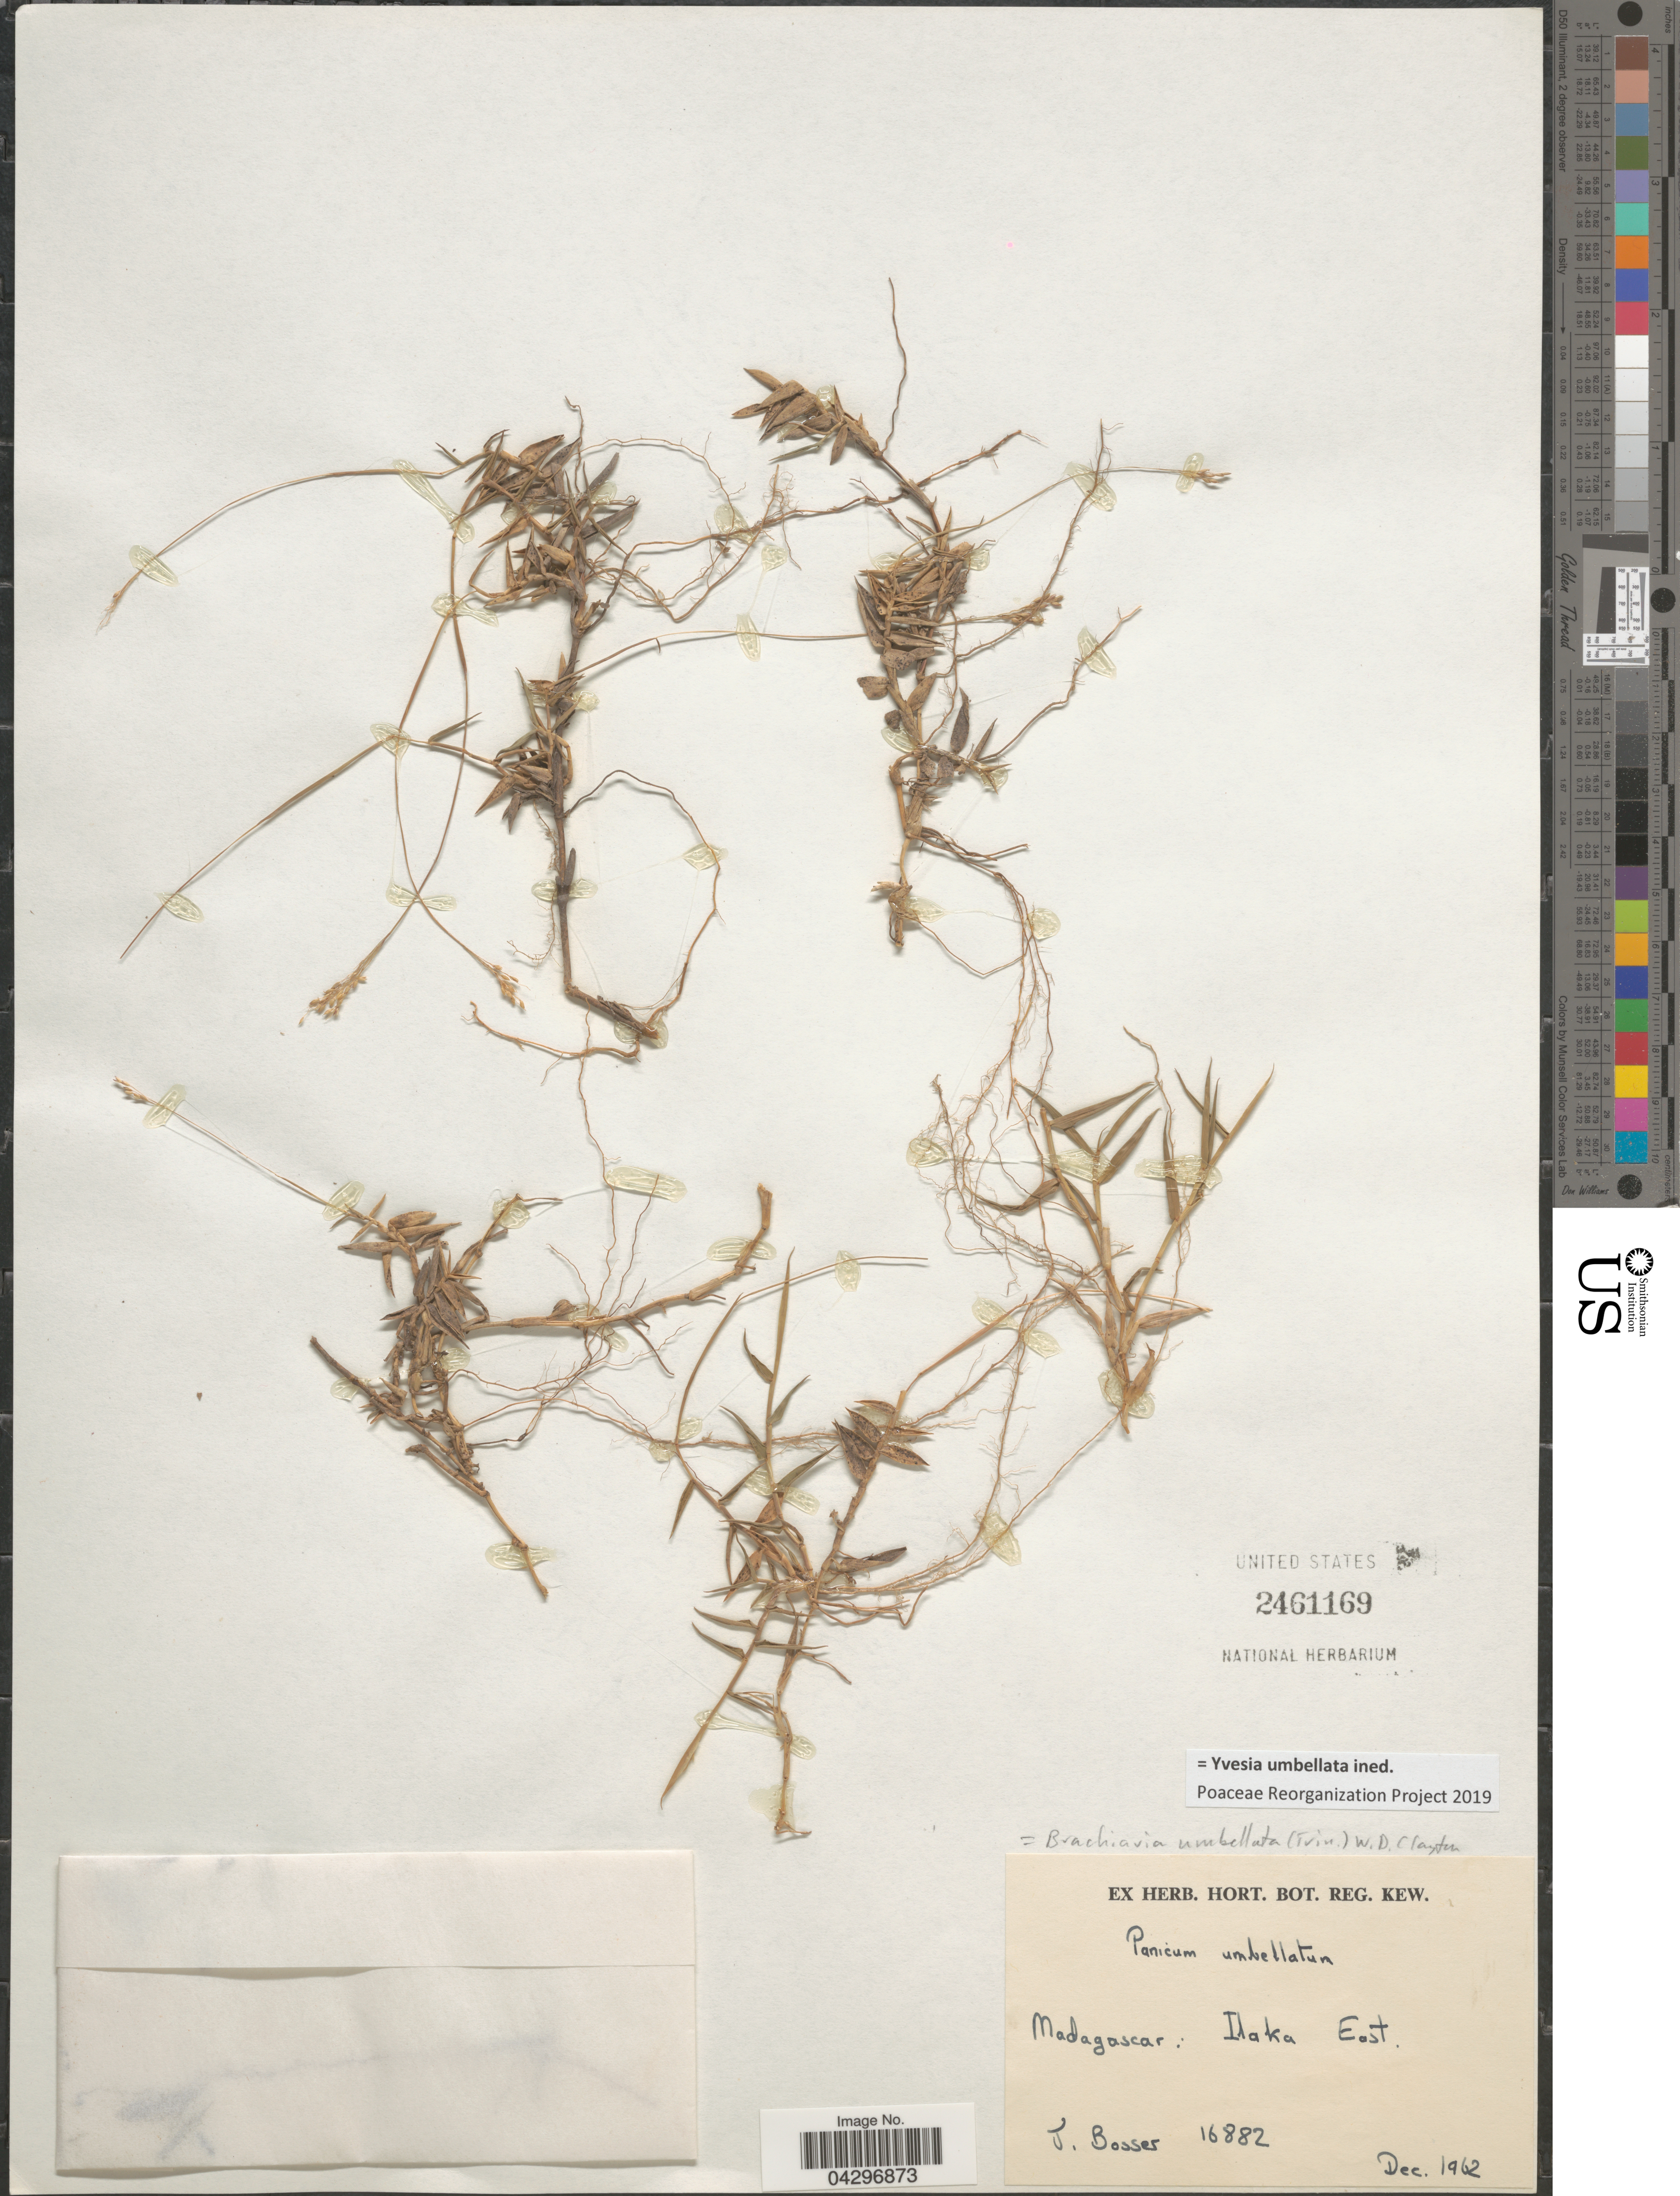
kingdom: Plantae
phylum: Tracheophyta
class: Liliopsida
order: Poales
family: Poaceae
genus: Yvesia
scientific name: Yvesia umbellata ined.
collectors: J. M. Bosser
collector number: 16882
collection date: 1962-12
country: Madagascar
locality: Ilaka East.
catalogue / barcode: US 2461169